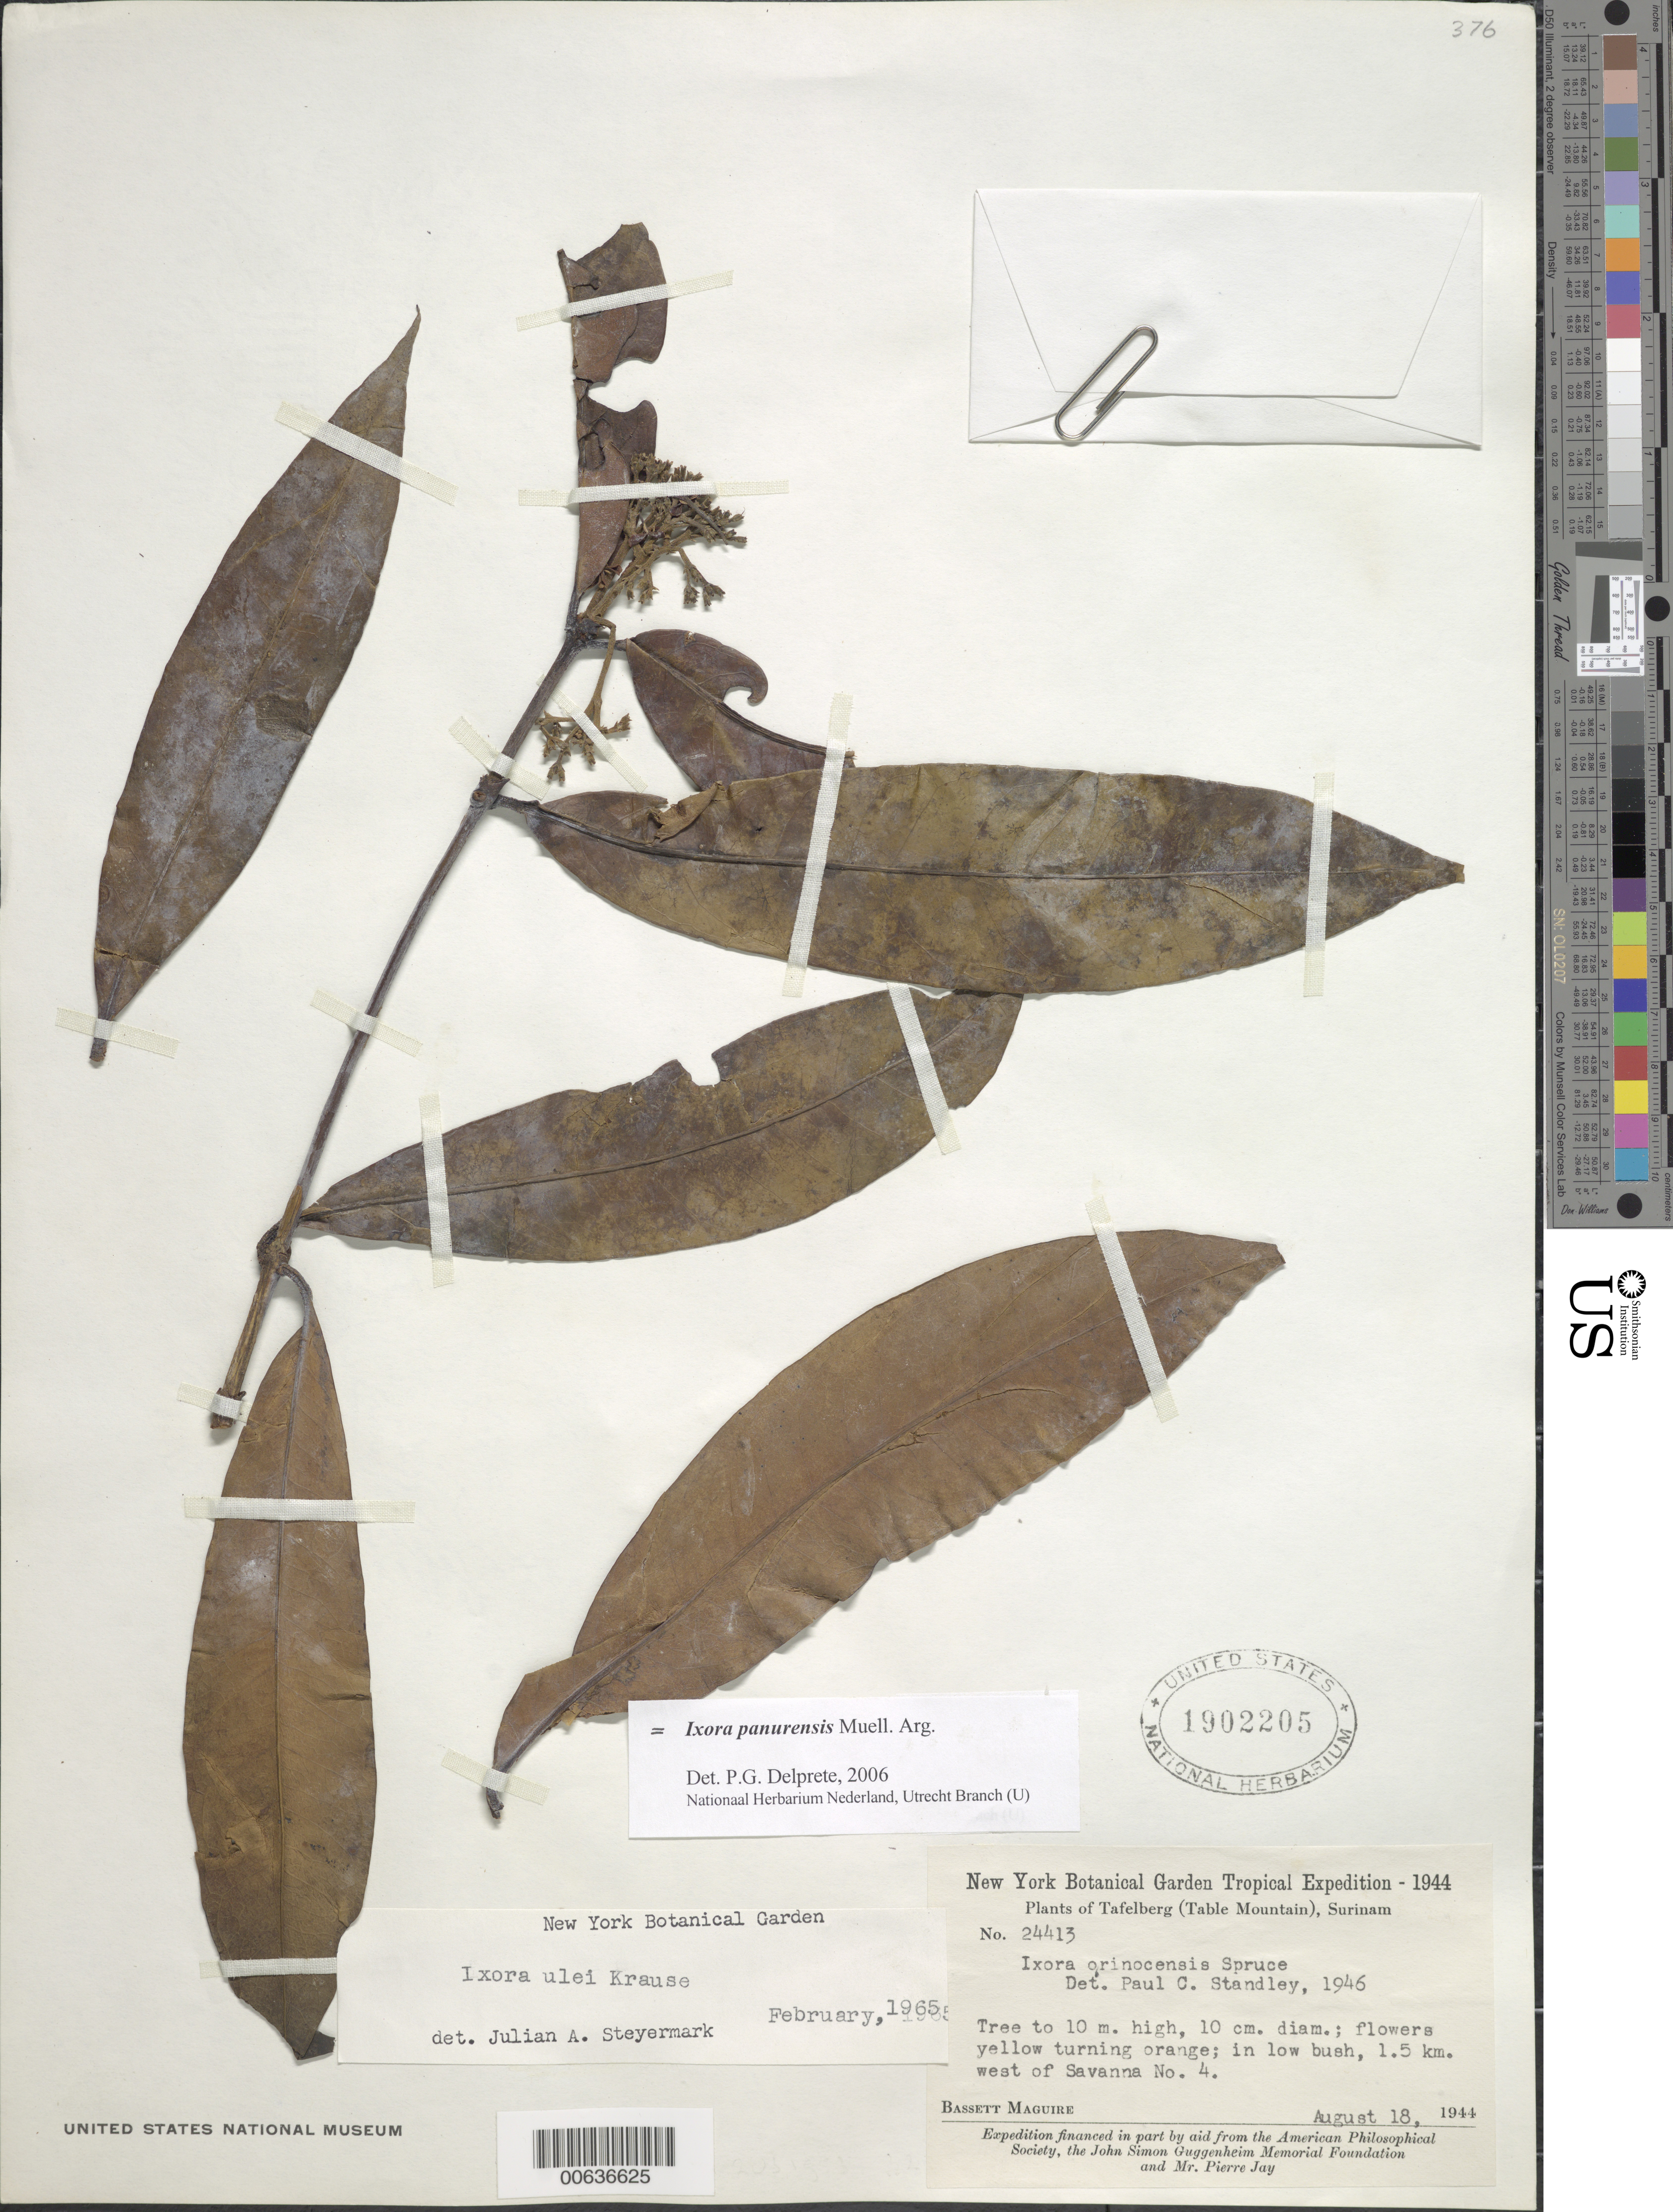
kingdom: Plantae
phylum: Tracheophyta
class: Magnoliopsida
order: Gentianales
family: Rubiaceae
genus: Ixora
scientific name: Ixora panurensis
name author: Müll. Arg.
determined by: Delprete, P. G., Herb. de Guyane Cay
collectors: B. Maguire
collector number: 24413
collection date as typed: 18-Aug-44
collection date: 1944-08-18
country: Suriname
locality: Tafelberg (Table Mountain), Savanna IV, 1.5 km W of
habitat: Low bush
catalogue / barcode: US 1902205